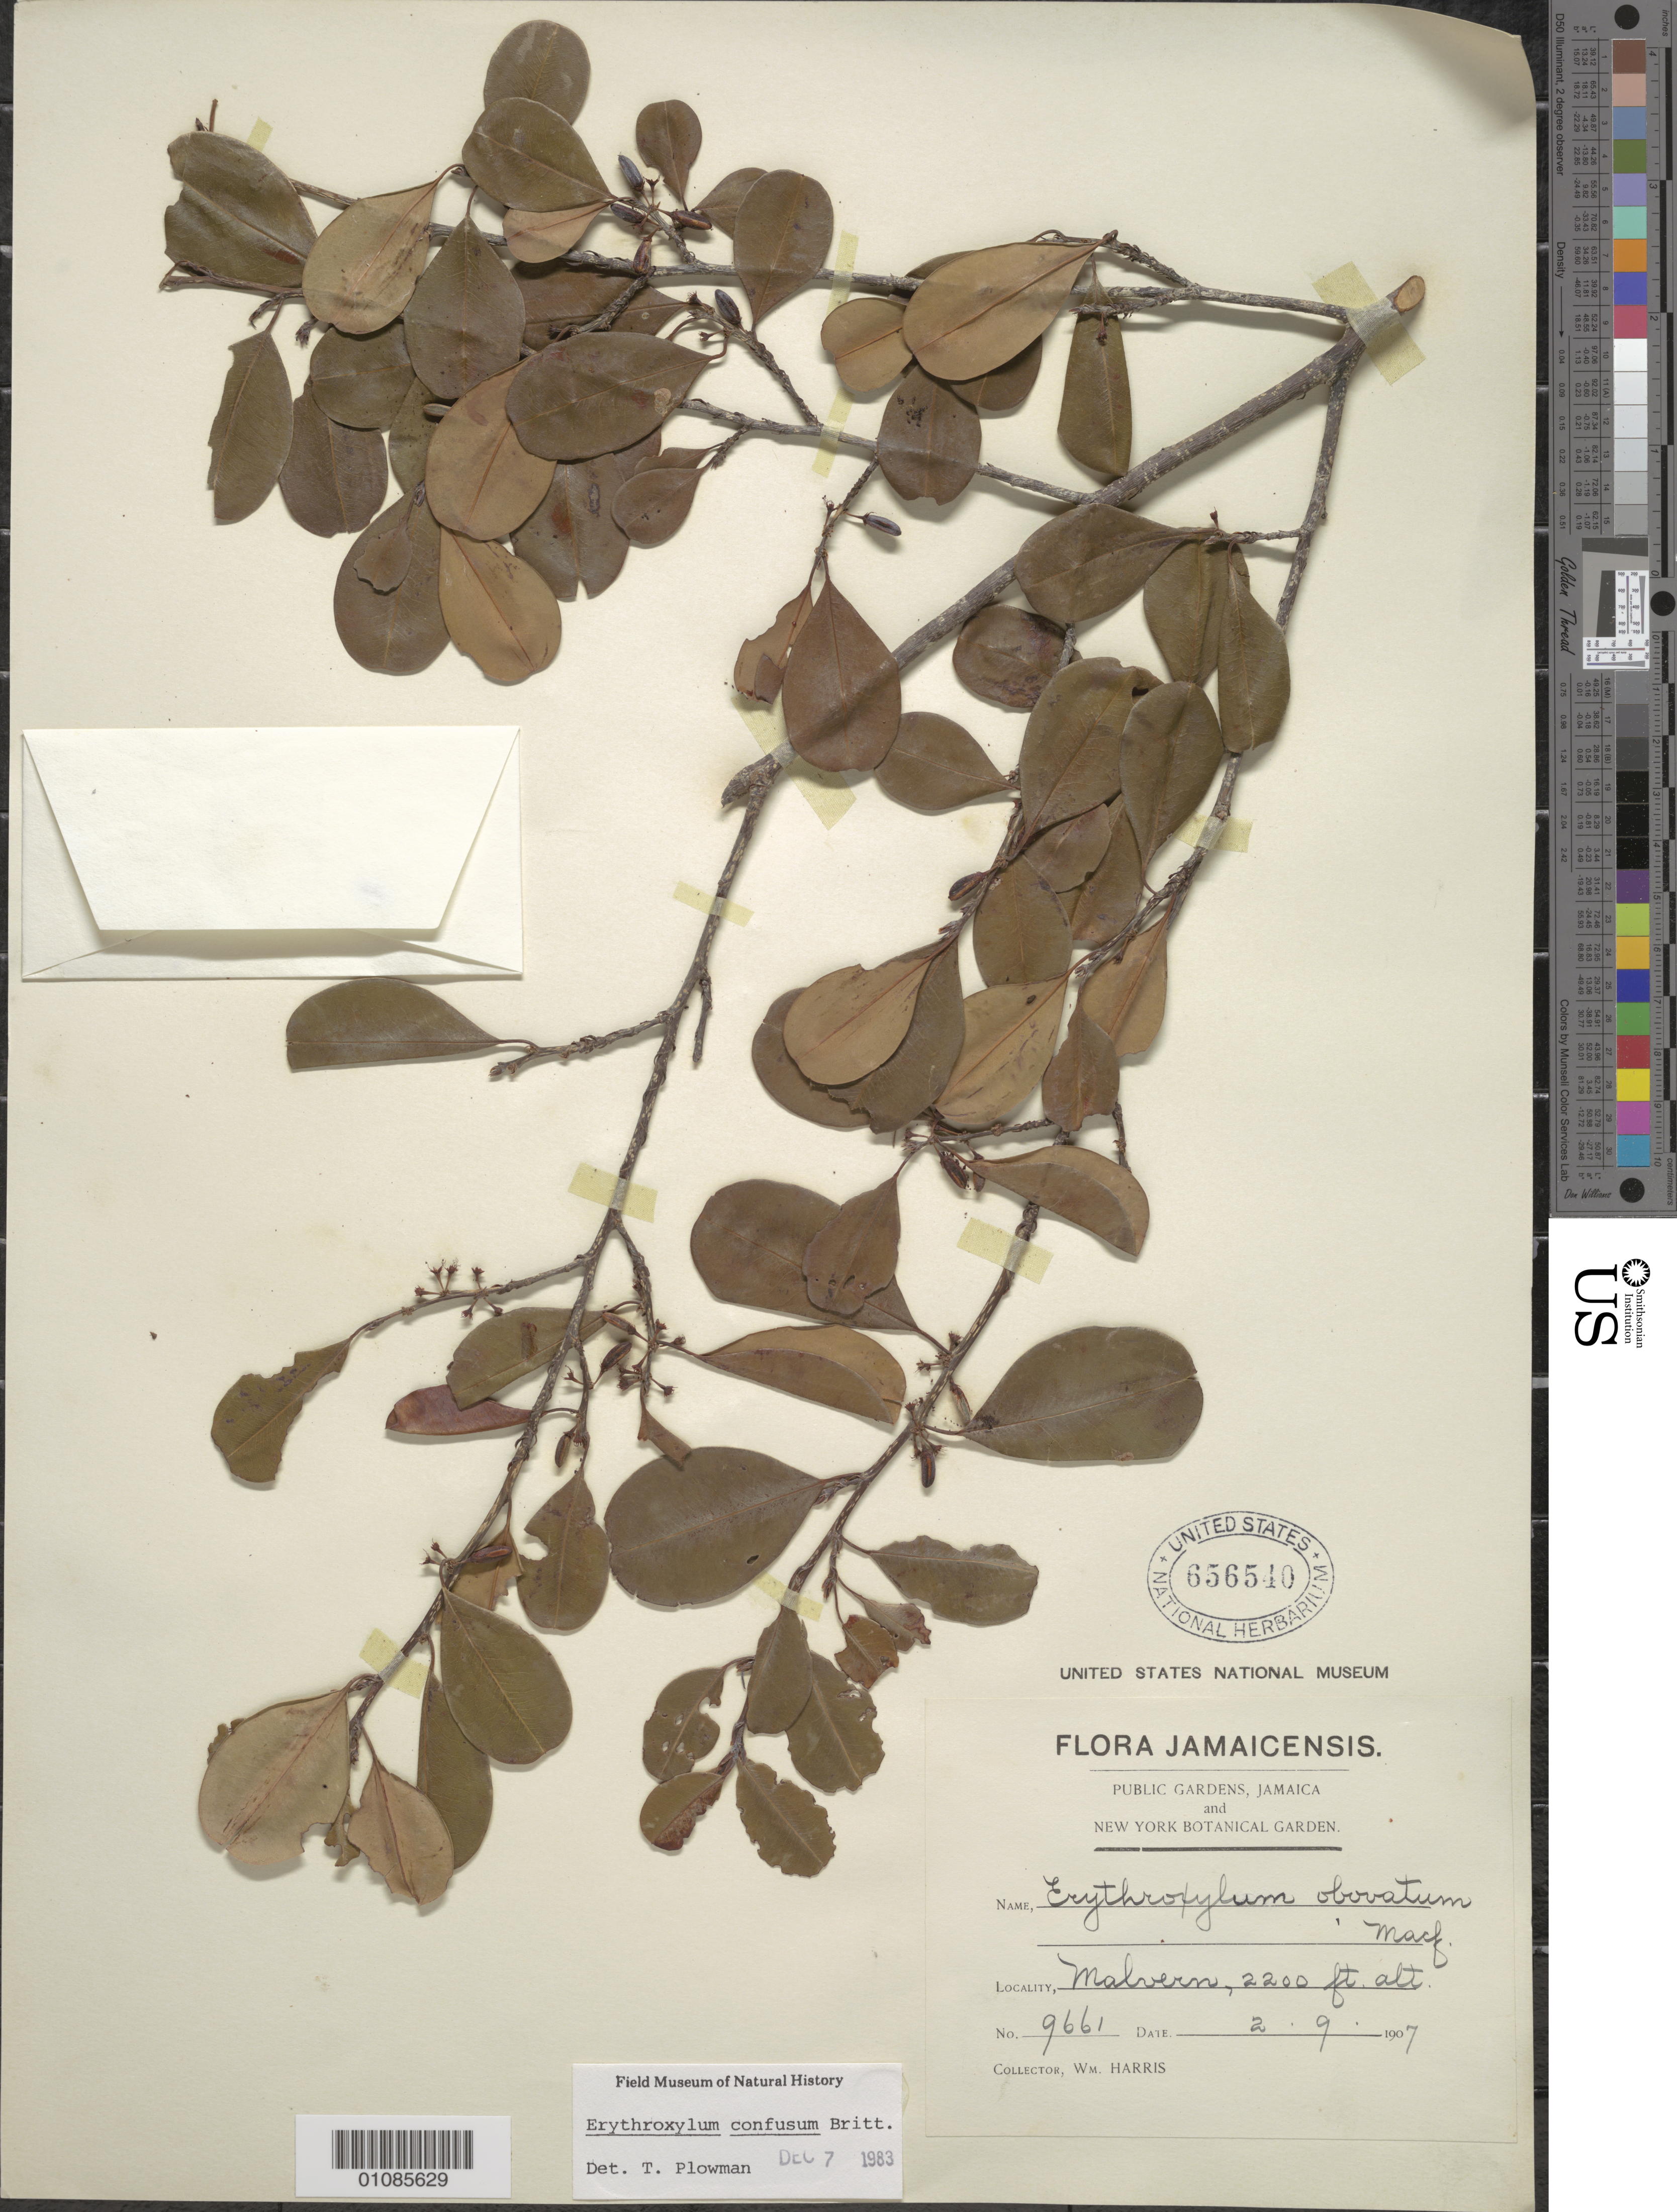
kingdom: Plantae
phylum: Tracheophyta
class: Magnoliopsida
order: Malpighiales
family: Erythroxylaceae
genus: Erythroxylum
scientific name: Erythroxylum confusum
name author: Britton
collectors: W. Harris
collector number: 9661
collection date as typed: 02 Sep 1907 or 09 Feb 1907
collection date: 1907-02-09 or 1907-09-02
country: Jamaica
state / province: Saint Elizabeth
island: Jamaica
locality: Malverny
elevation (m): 671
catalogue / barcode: US 656540